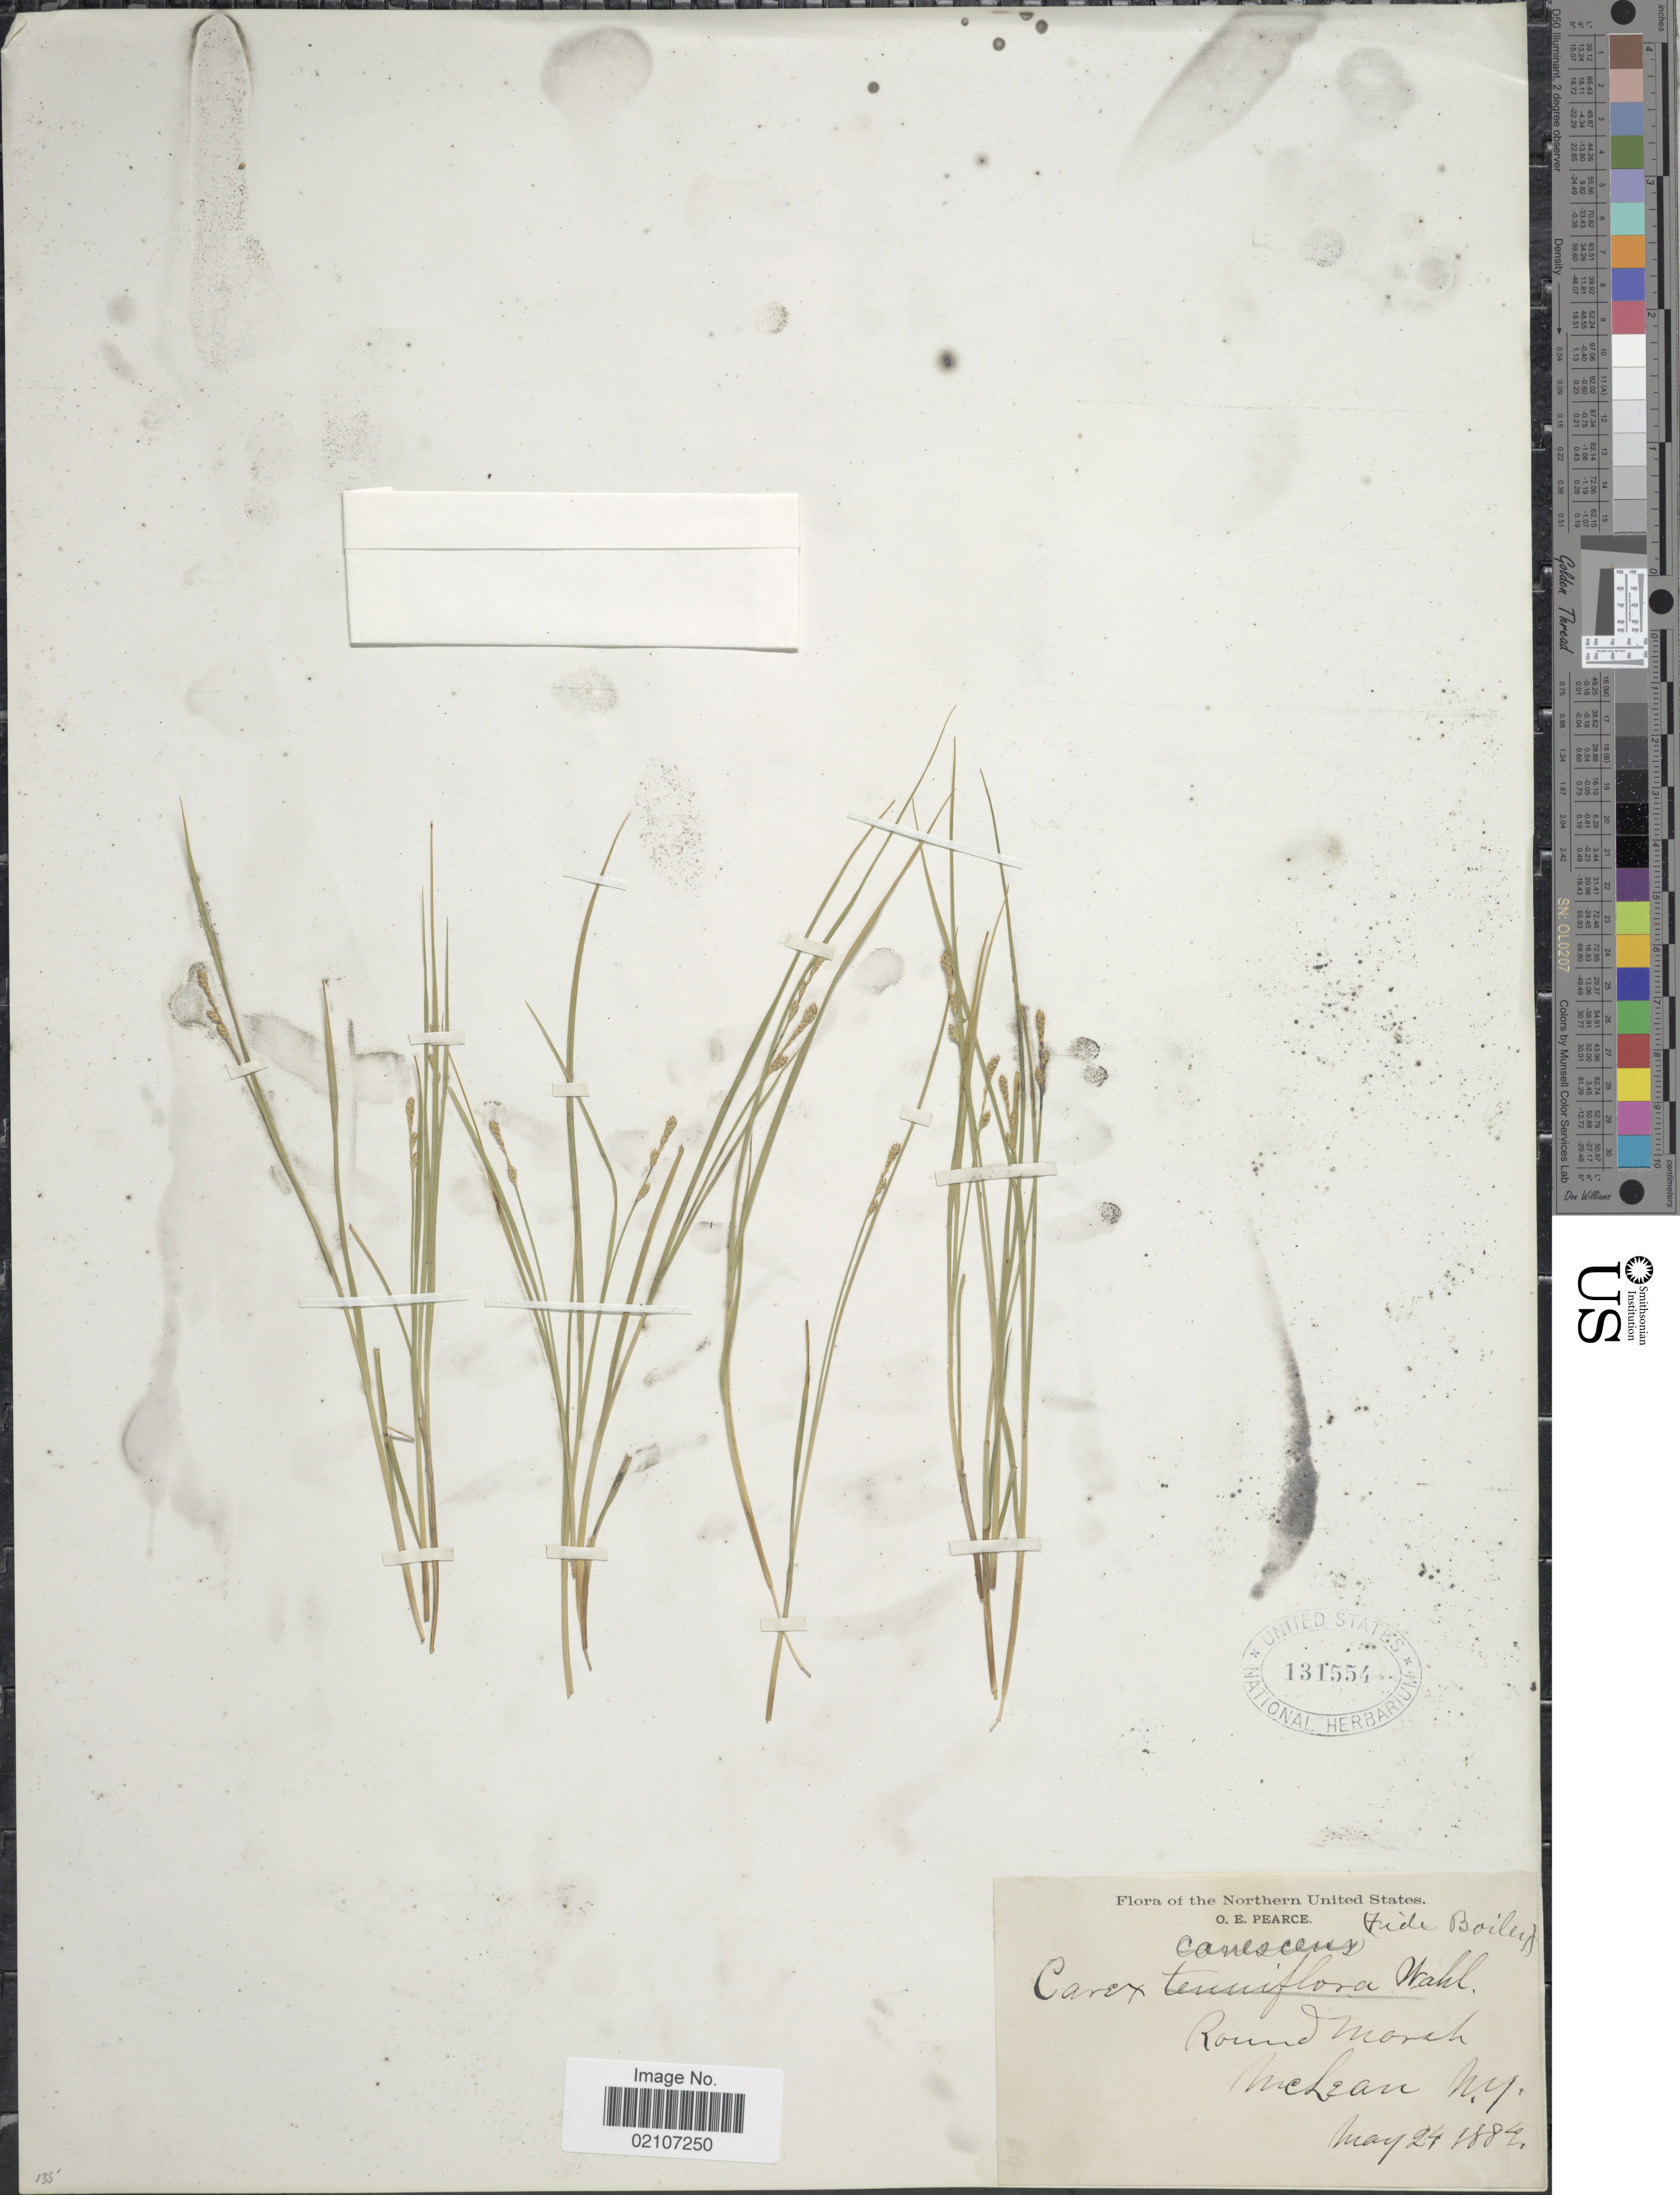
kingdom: Plantae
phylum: Tracheophyta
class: Liliopsida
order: Poales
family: Cyperaceae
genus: Carex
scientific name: Carex canescens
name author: L.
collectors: O. E. Pearce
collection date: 1884-05-24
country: United States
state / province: New York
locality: Round Marsh. McLean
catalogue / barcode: US 131554